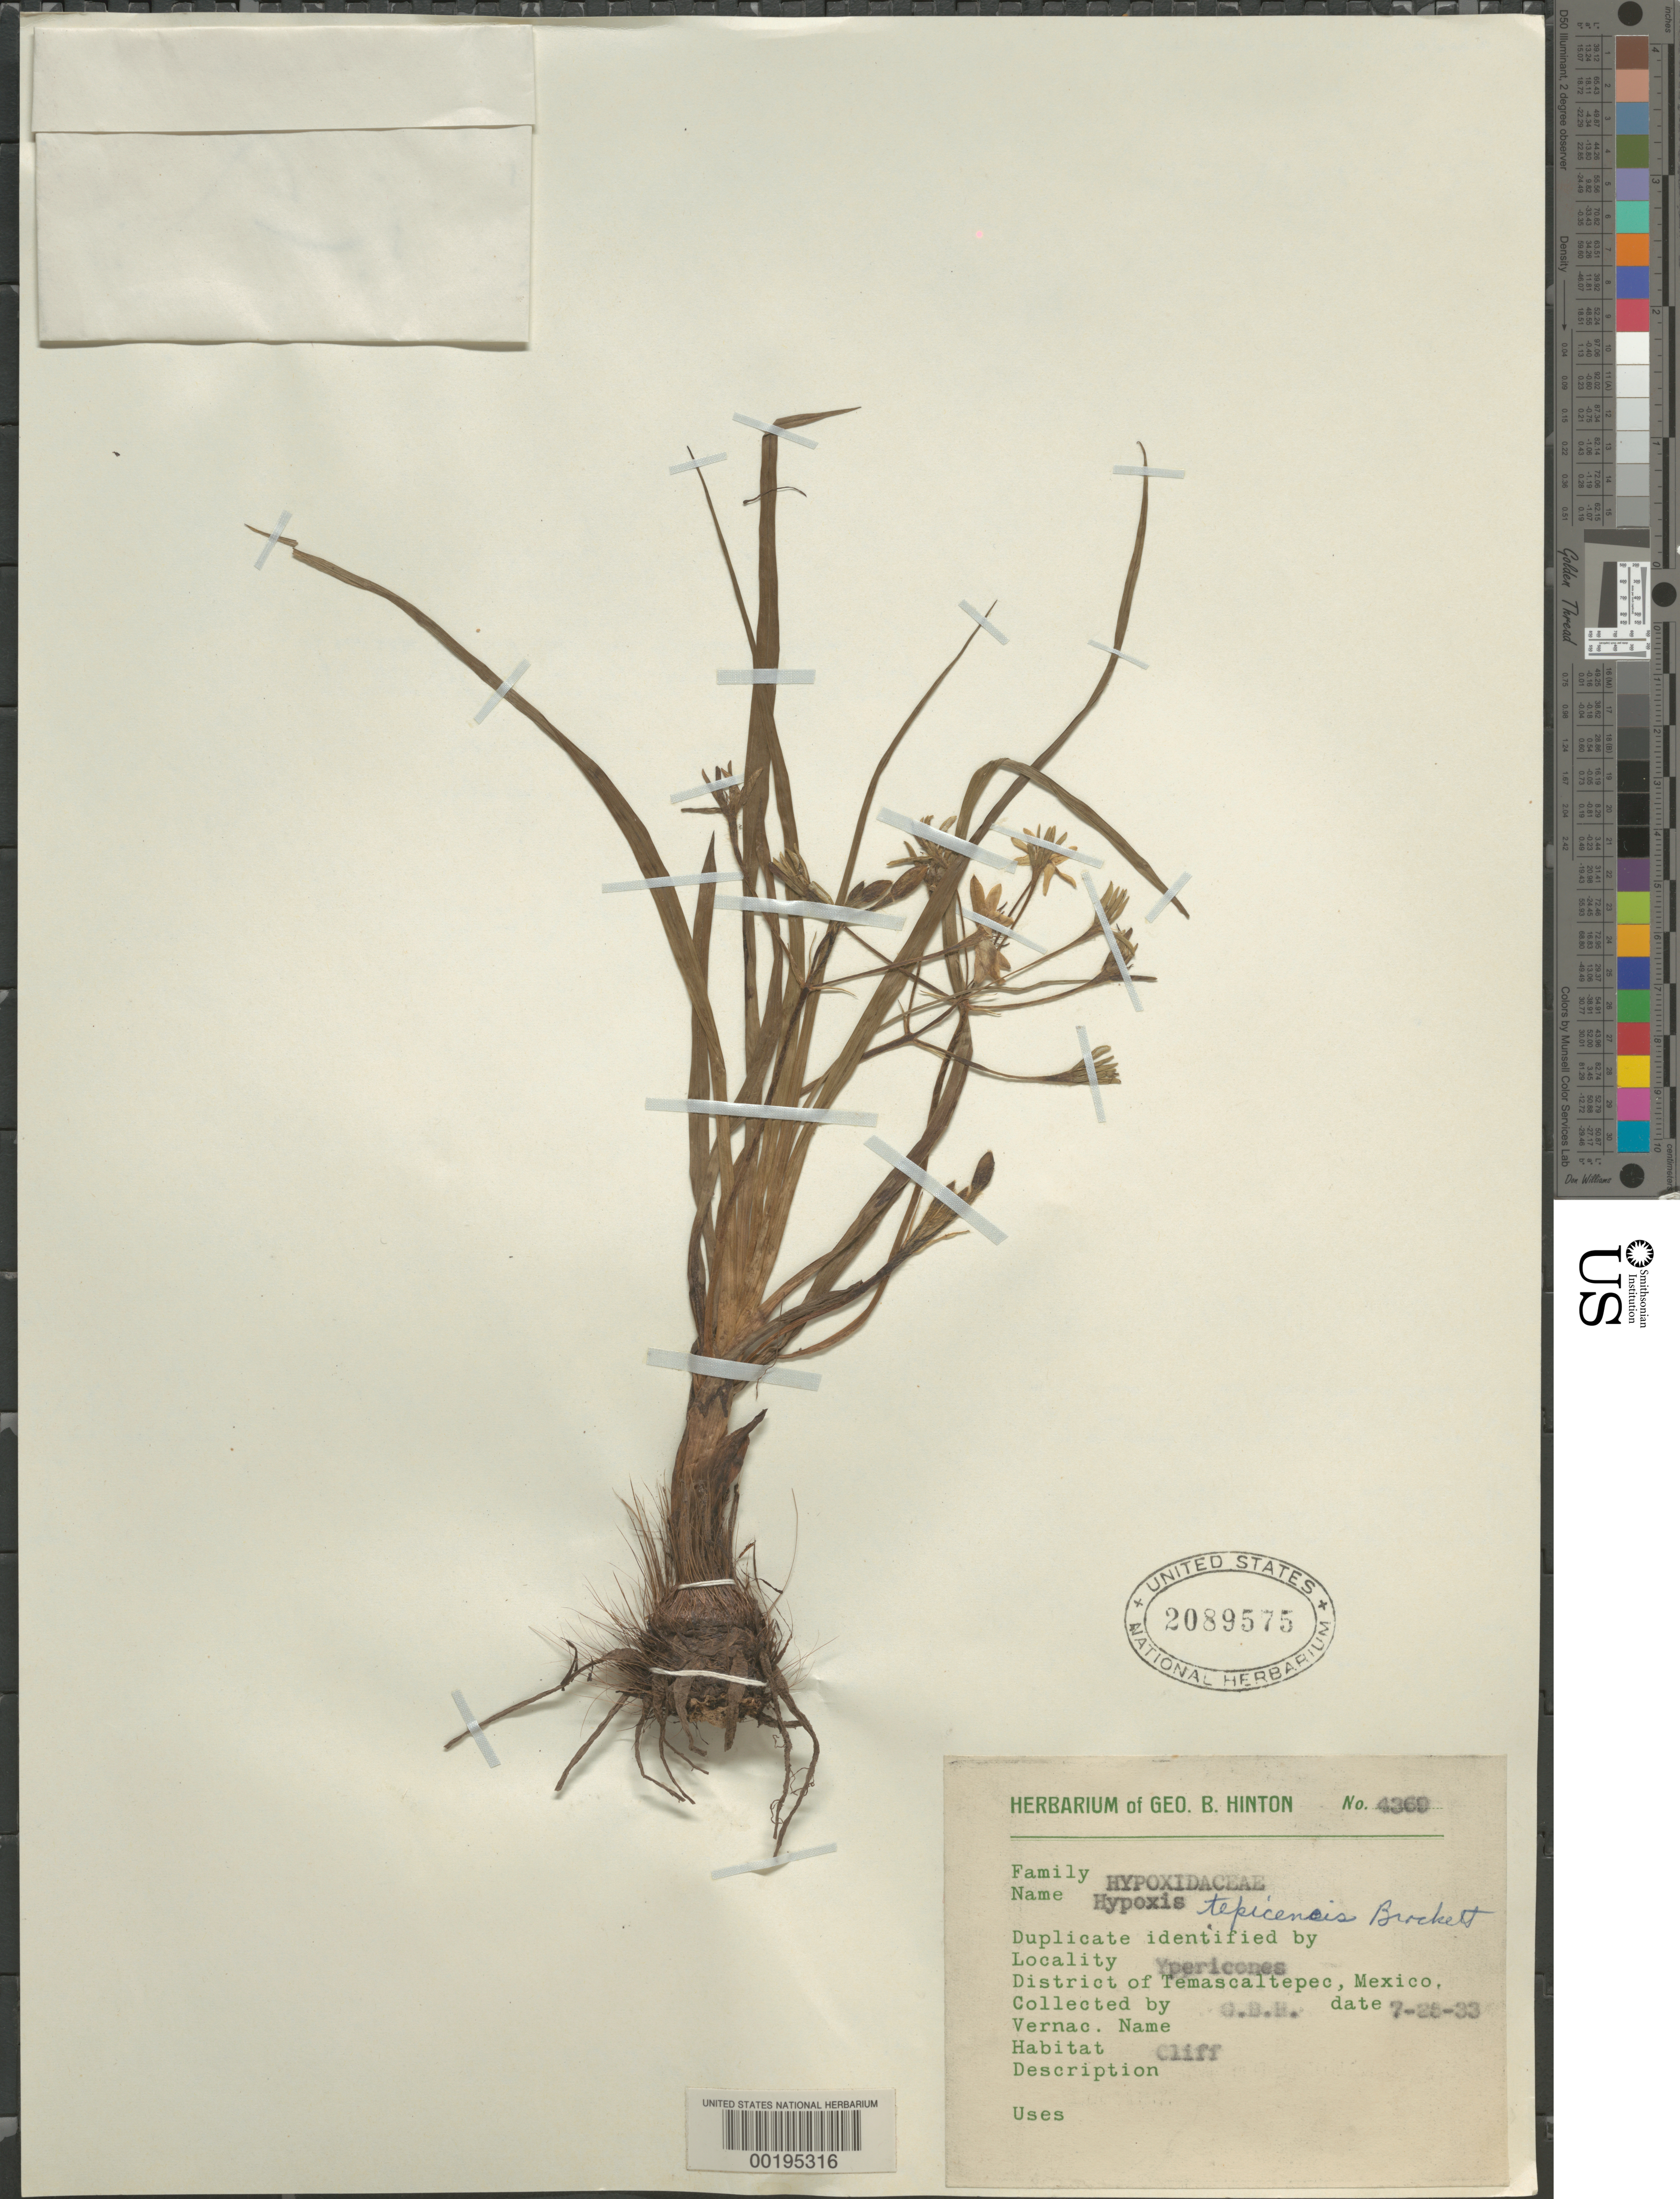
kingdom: Plantae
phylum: Tracheophyta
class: Liliopsida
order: Asparagales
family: Hypoxidaceae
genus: Hypoxis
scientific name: Hypoxis tepicensis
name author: Brackett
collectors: G. B. Hinton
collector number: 4369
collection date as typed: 25 Jul 1933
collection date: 1933-07-25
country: Mexico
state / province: México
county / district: Temascaltepec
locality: Ypericones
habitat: Cliff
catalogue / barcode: US 2089575